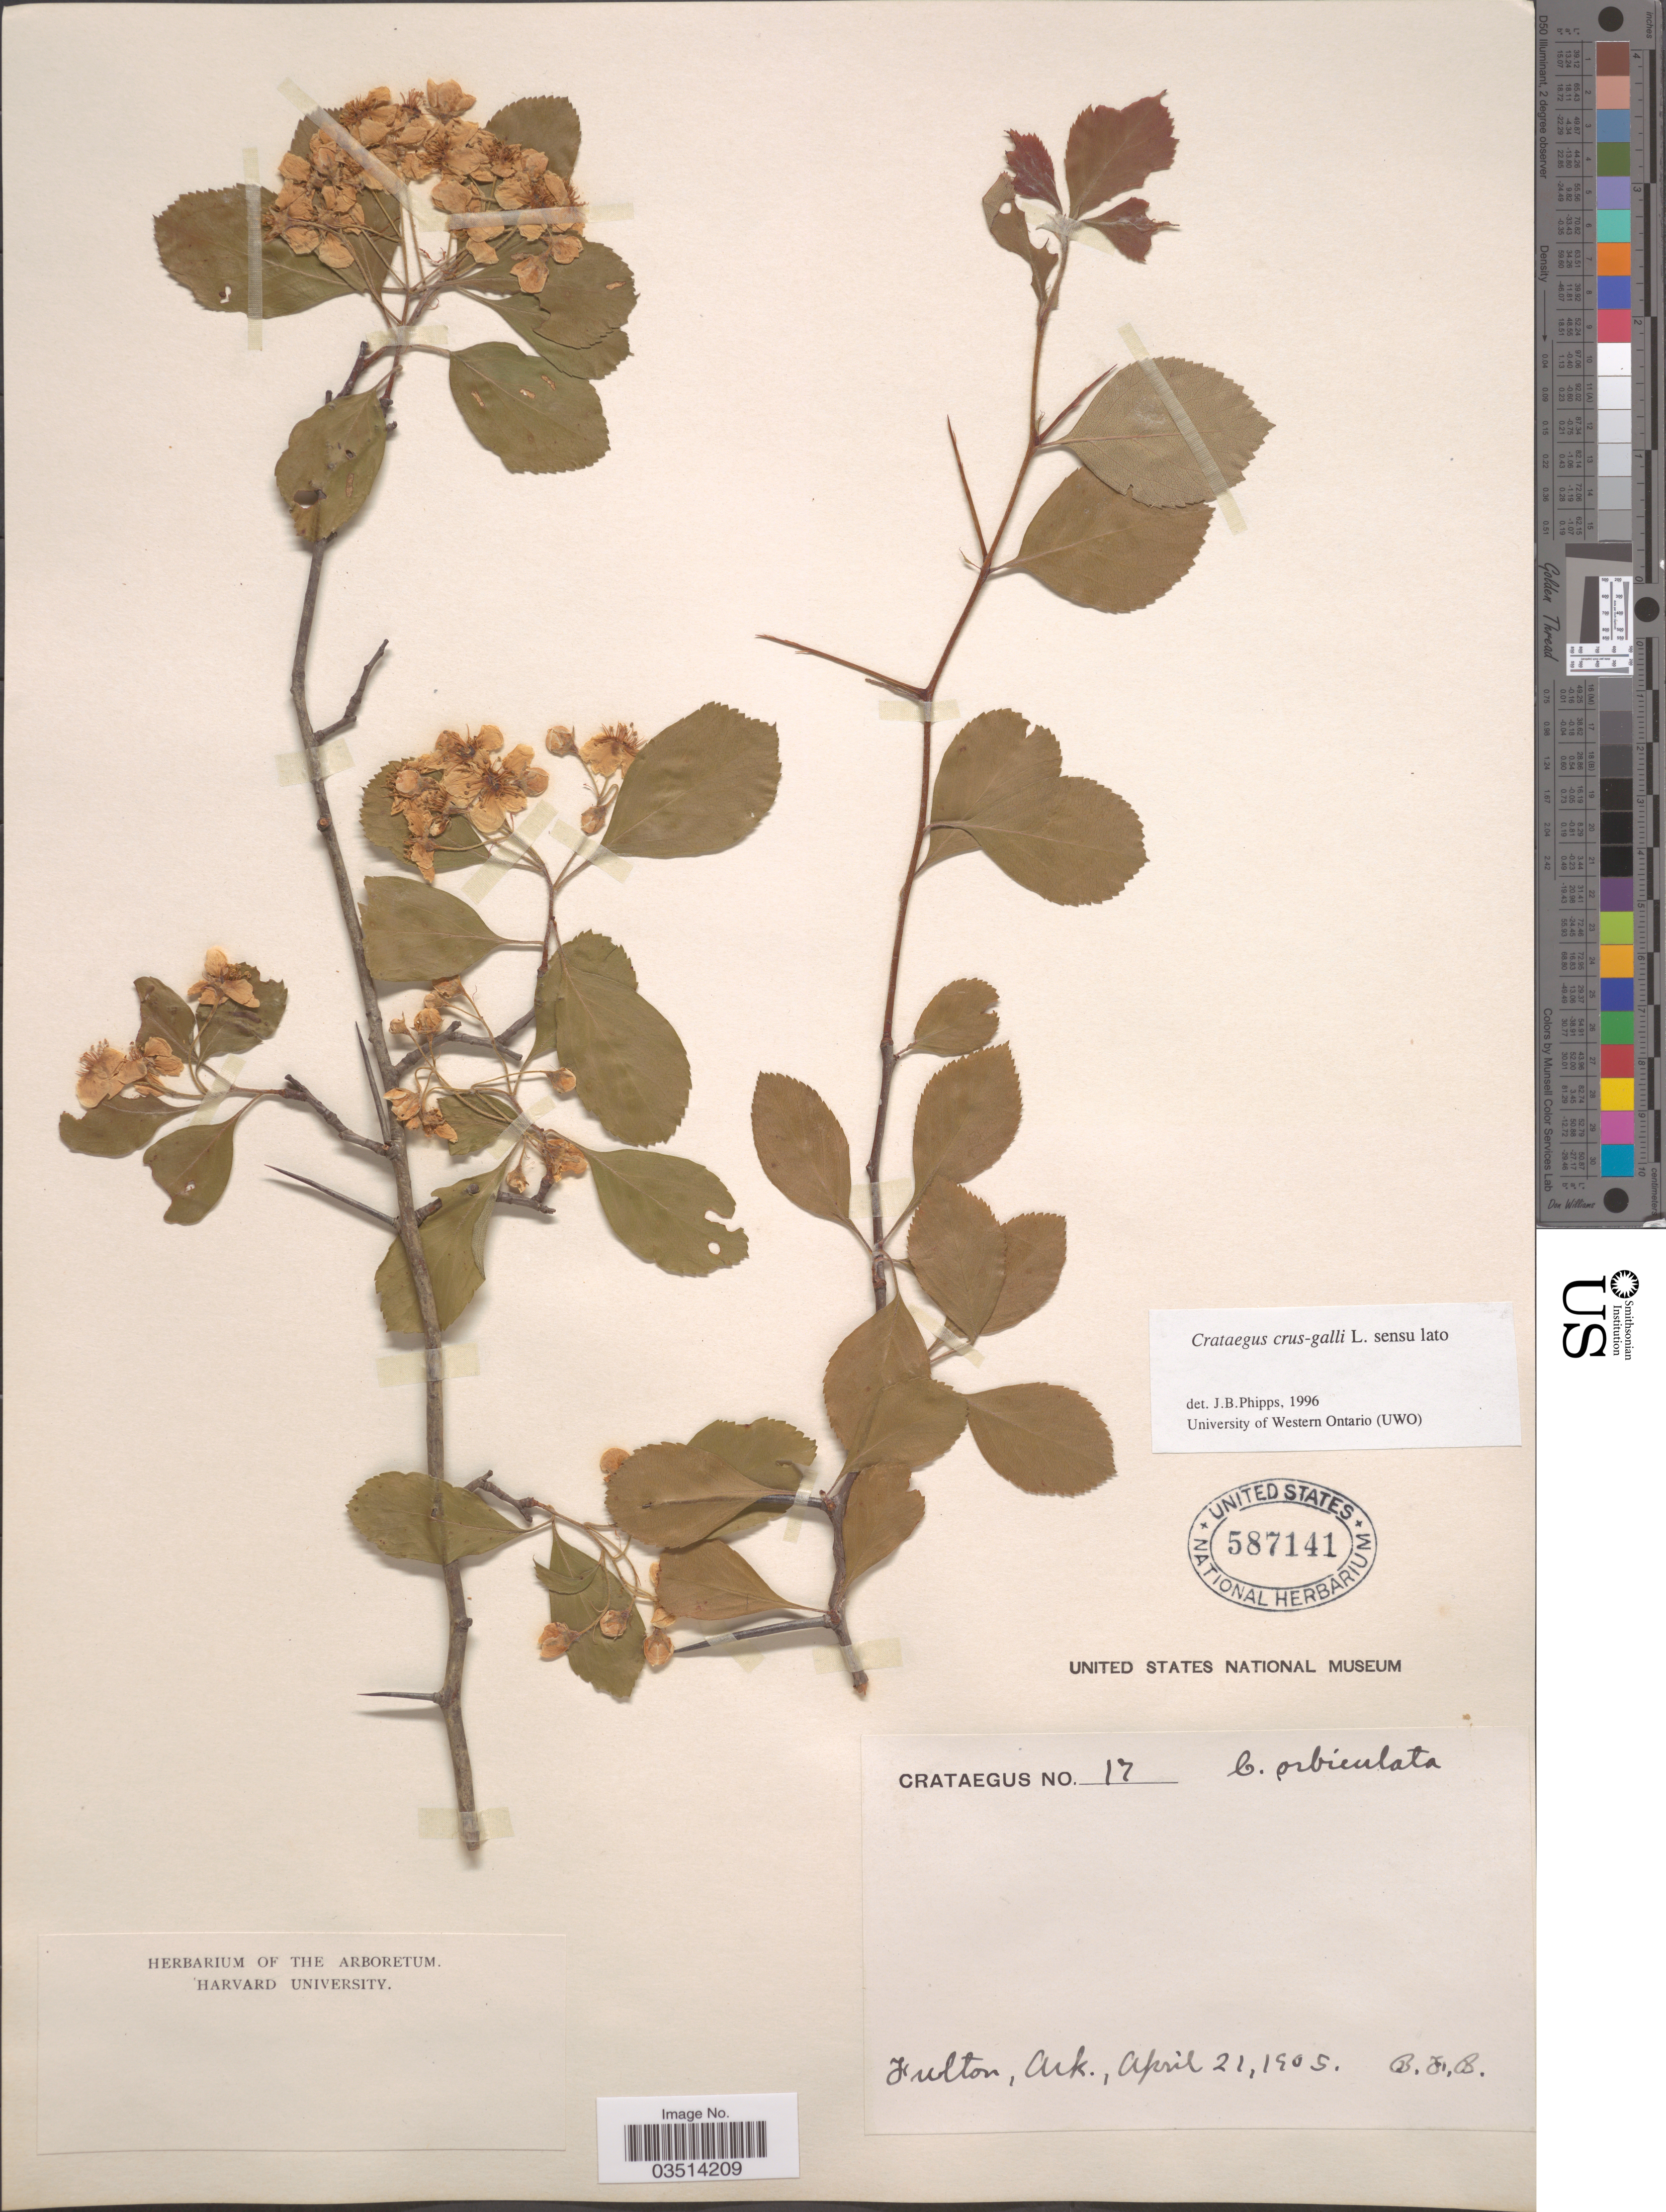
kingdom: Plantae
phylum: Tracheophyta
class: Magnoliopsida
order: Rosales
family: Rosaceae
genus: Crataegus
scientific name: Crataegus crus-galli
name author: L.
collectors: B. F. B.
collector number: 17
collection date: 1905-04-21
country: United States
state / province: Arkansas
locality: Fulton.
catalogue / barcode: US 587141